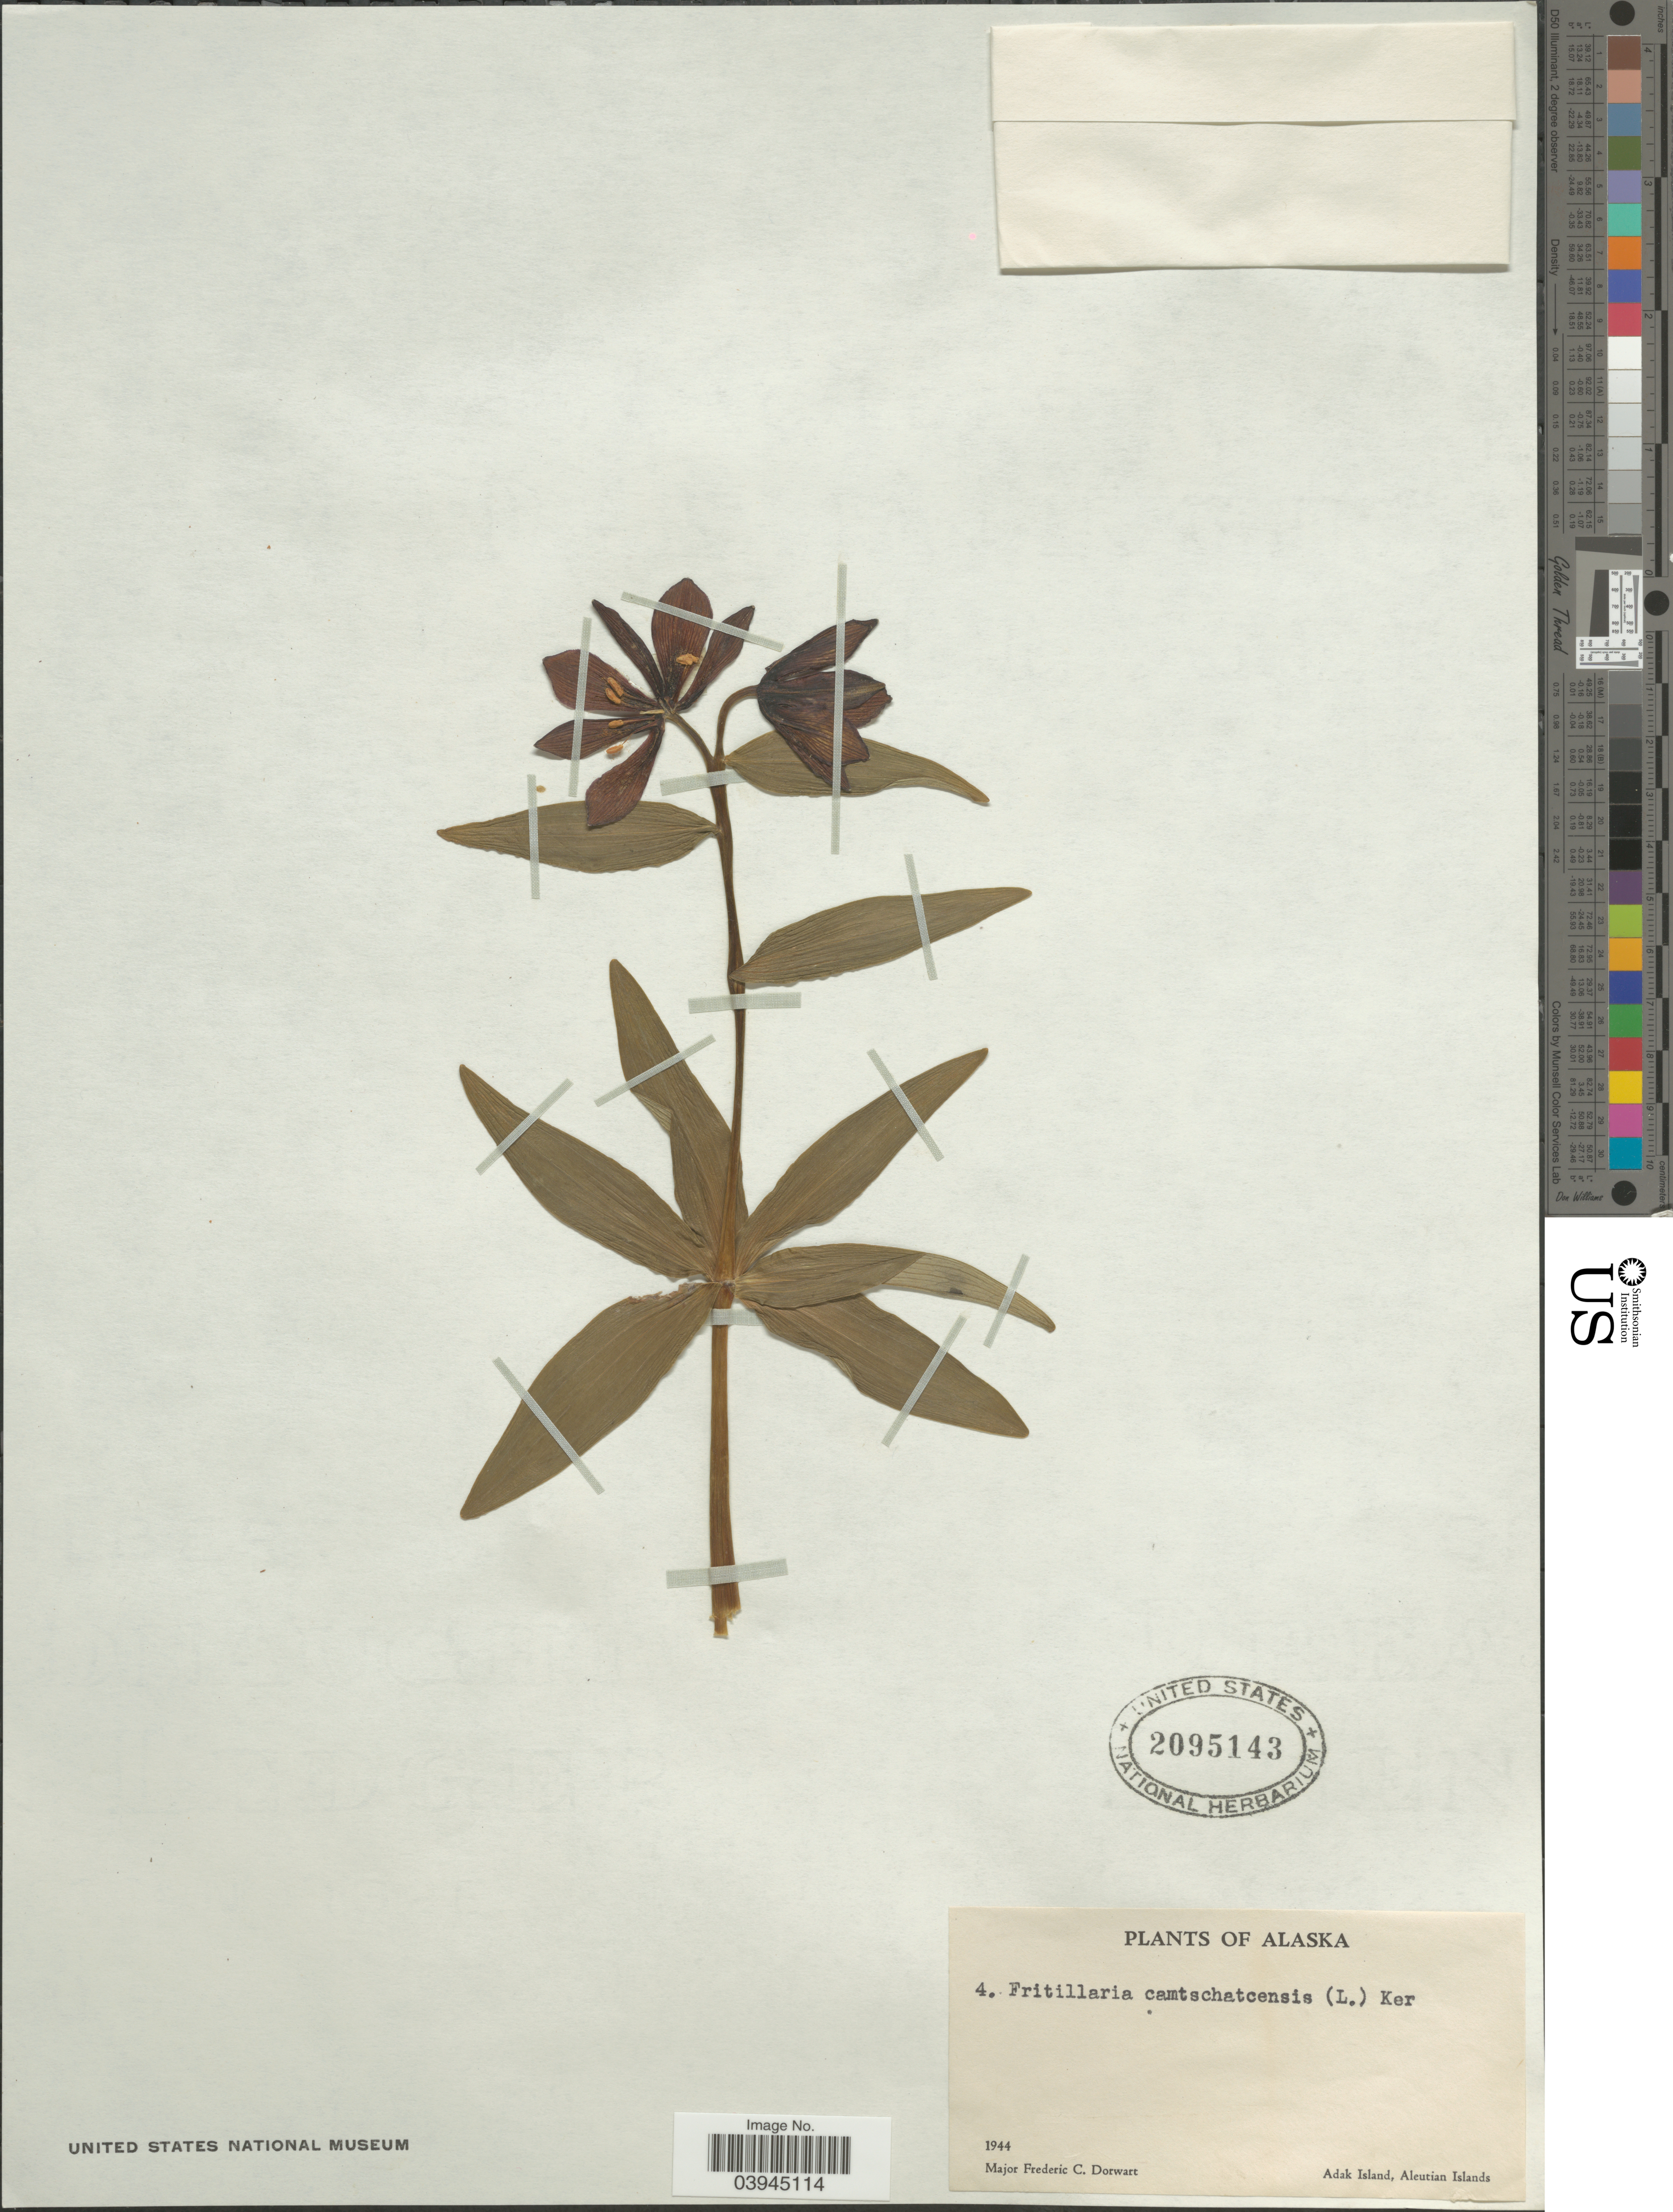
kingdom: Plantae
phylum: Tracheophyta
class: Liliopsida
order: Liliales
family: Liliaceae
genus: Fritillaria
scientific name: Fritillaria camschatcensis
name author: (L.) Ker Gawl.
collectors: F. Dorwart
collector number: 4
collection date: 1944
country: United States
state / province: Alaska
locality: Adak Island, Aleutian Islands.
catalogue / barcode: US 2095143